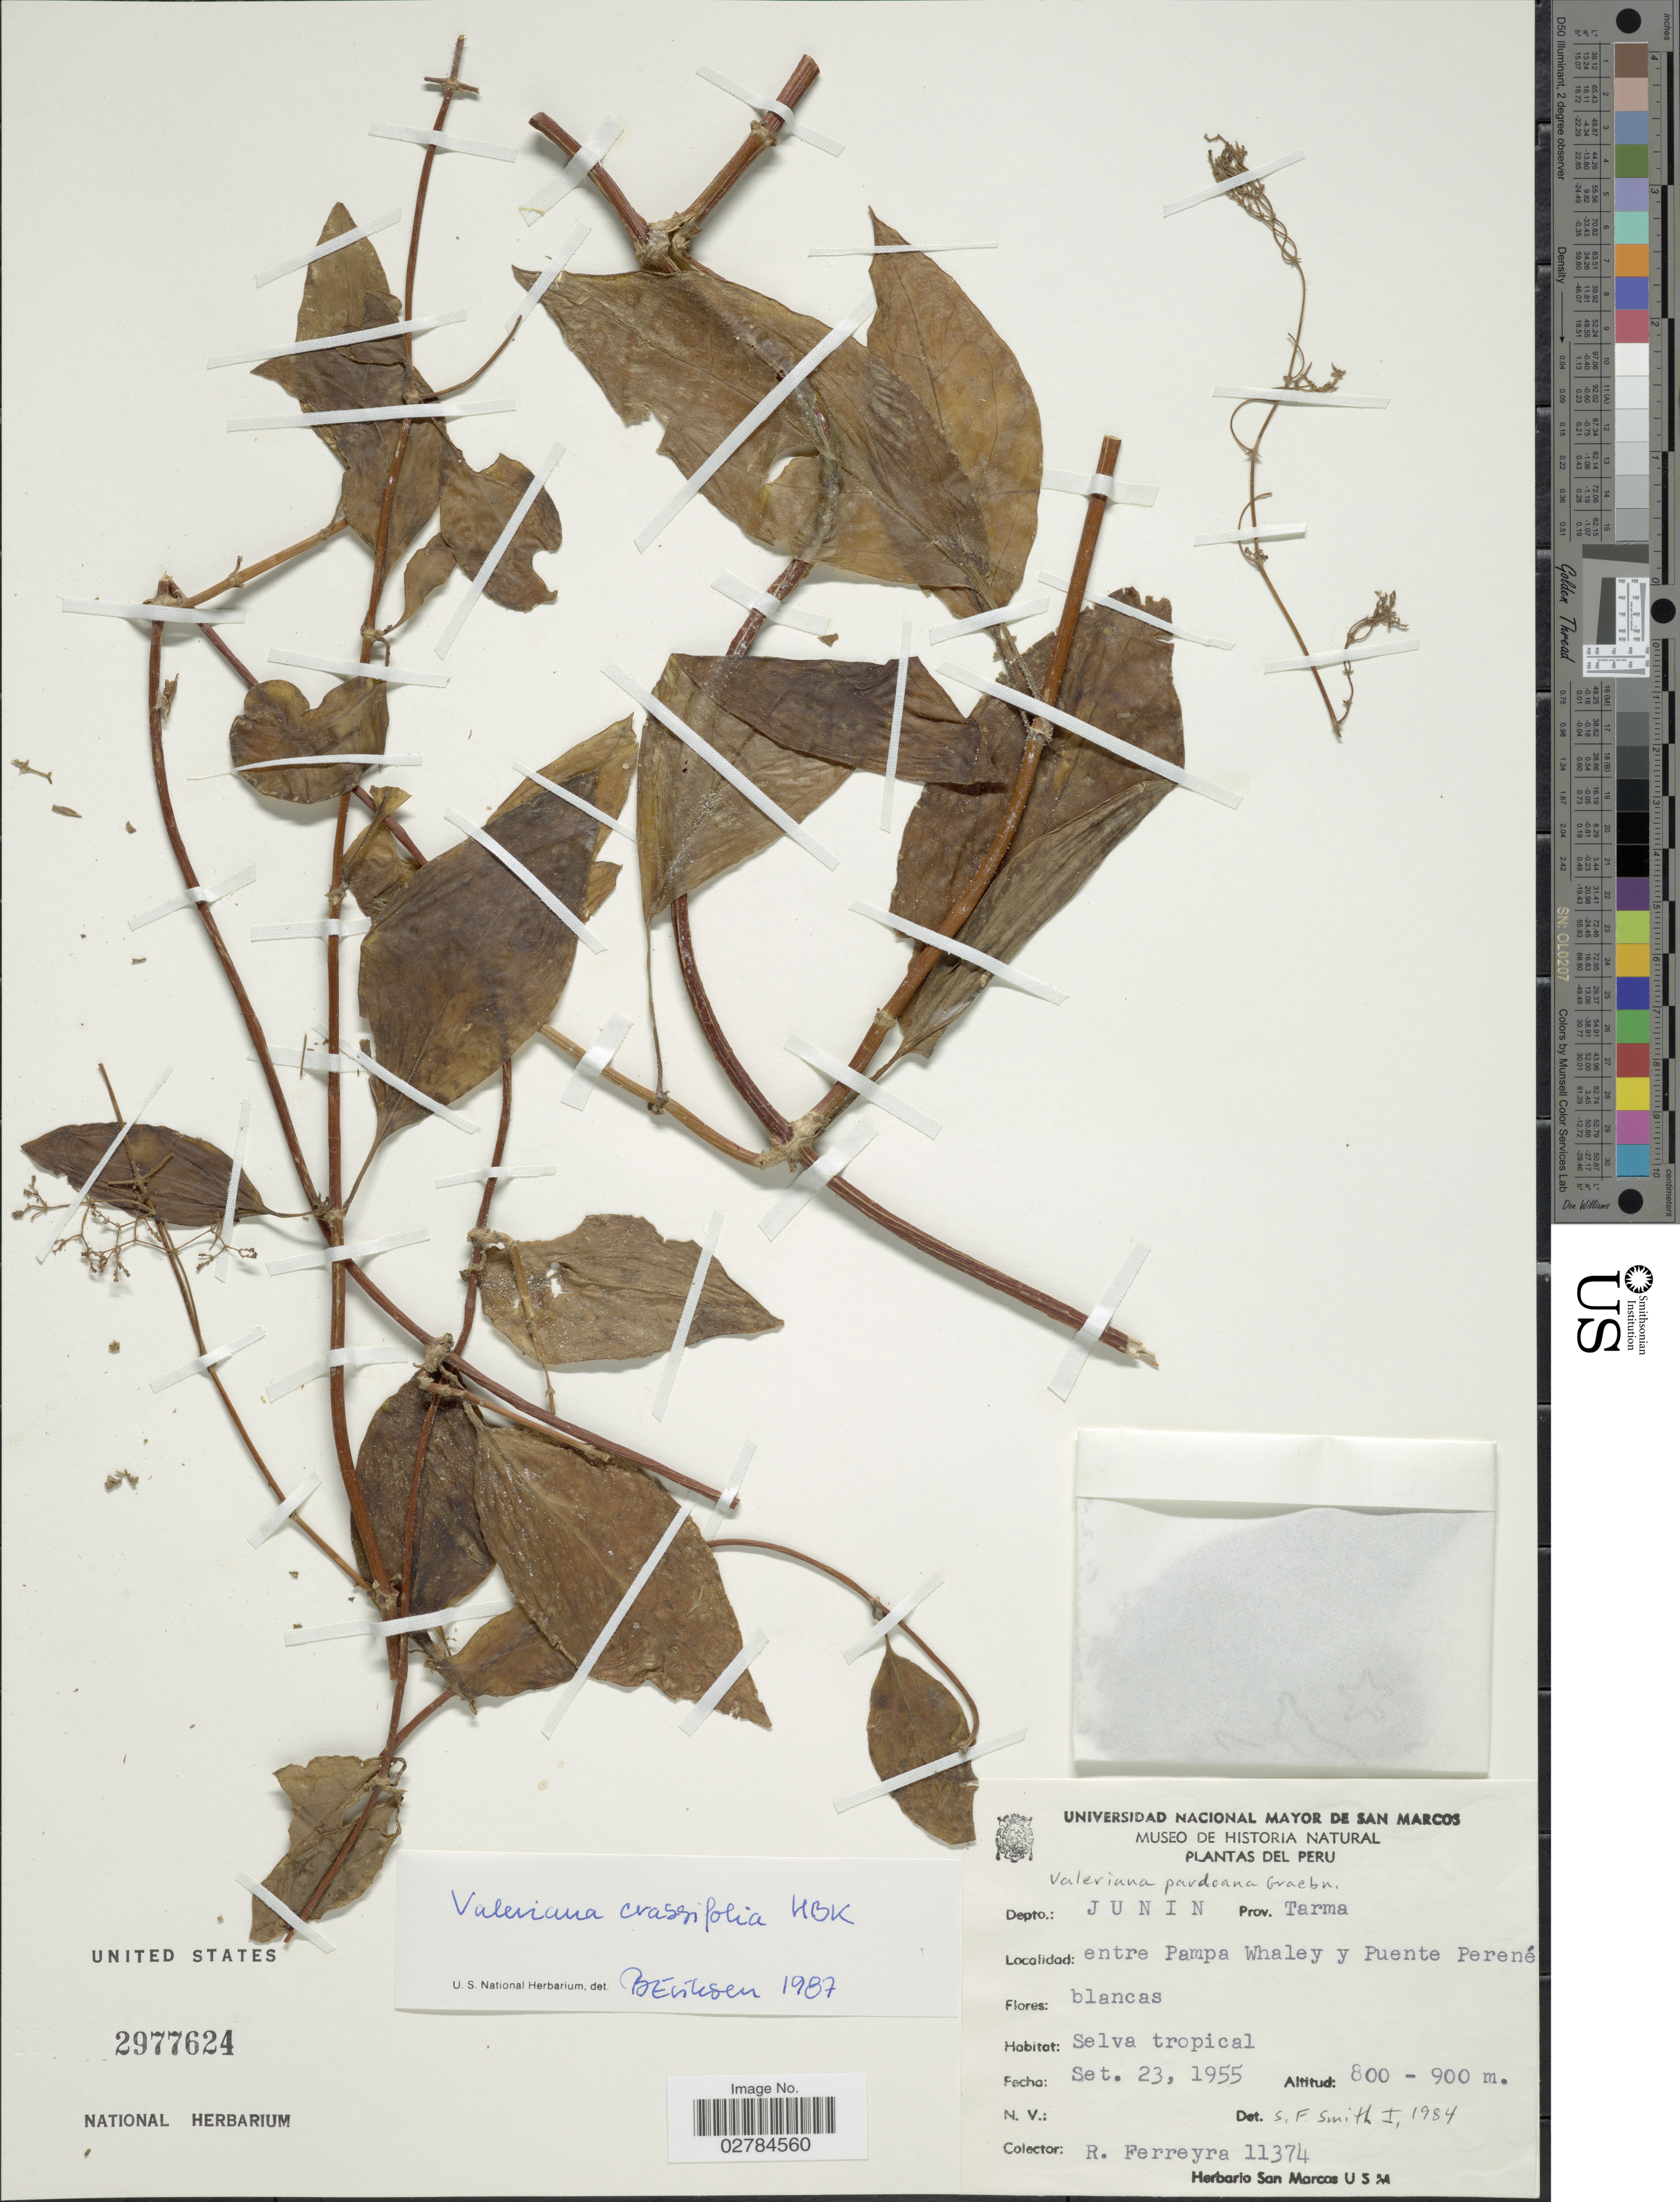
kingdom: Plantae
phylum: Tracheophyta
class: Magnoliopsida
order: Dipsacales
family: Caprifoliaceae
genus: Valeriana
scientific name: Valeriana crassifolia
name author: Kunth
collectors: R. A. Ferreyra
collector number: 11374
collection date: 1955-09-23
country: Peru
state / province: Junín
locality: Depto.: Junin. Prov. Tarma. Entre Pampa Whaley y Puente Perené.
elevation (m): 800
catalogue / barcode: US 2977624